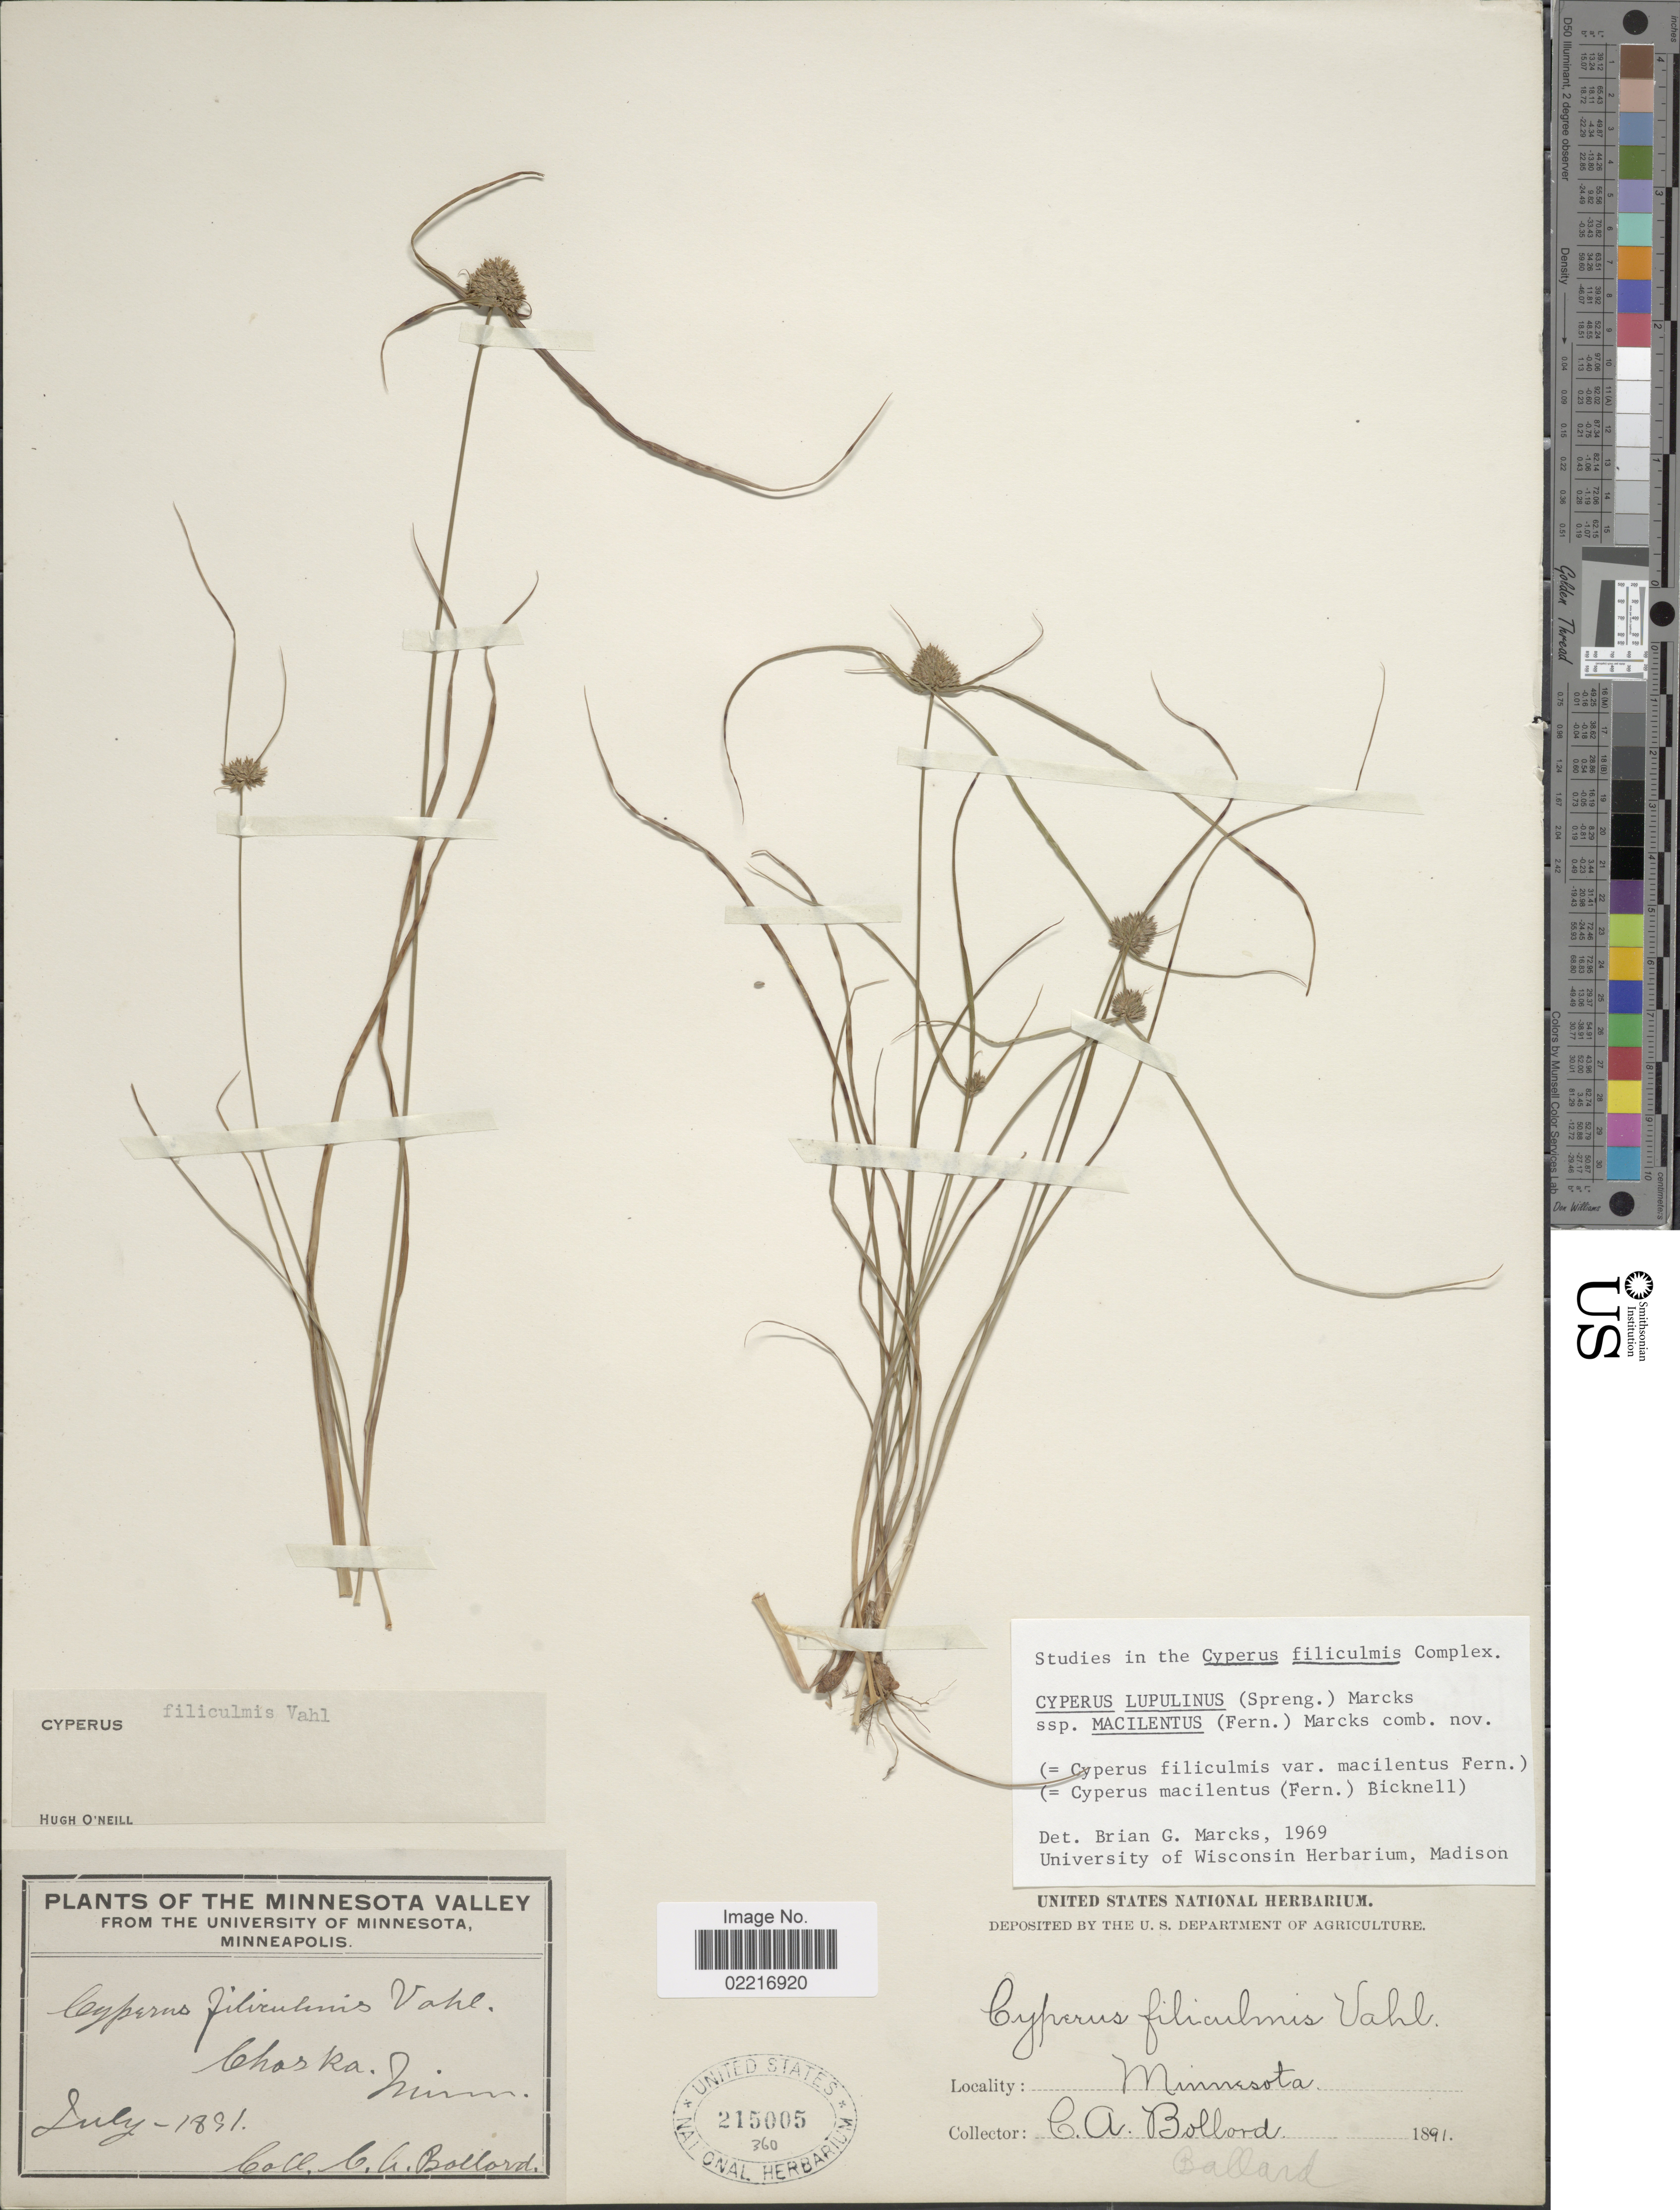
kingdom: Plantae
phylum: Tracheophyta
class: Liliopsida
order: Poales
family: Cyperaceae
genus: Cyperus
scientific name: Cyperus lupulinus subsp. macilentus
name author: (Fernald) Marcks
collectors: C. A. Ballard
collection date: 1891-07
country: United States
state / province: Minnesota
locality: Chaska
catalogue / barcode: US 215005